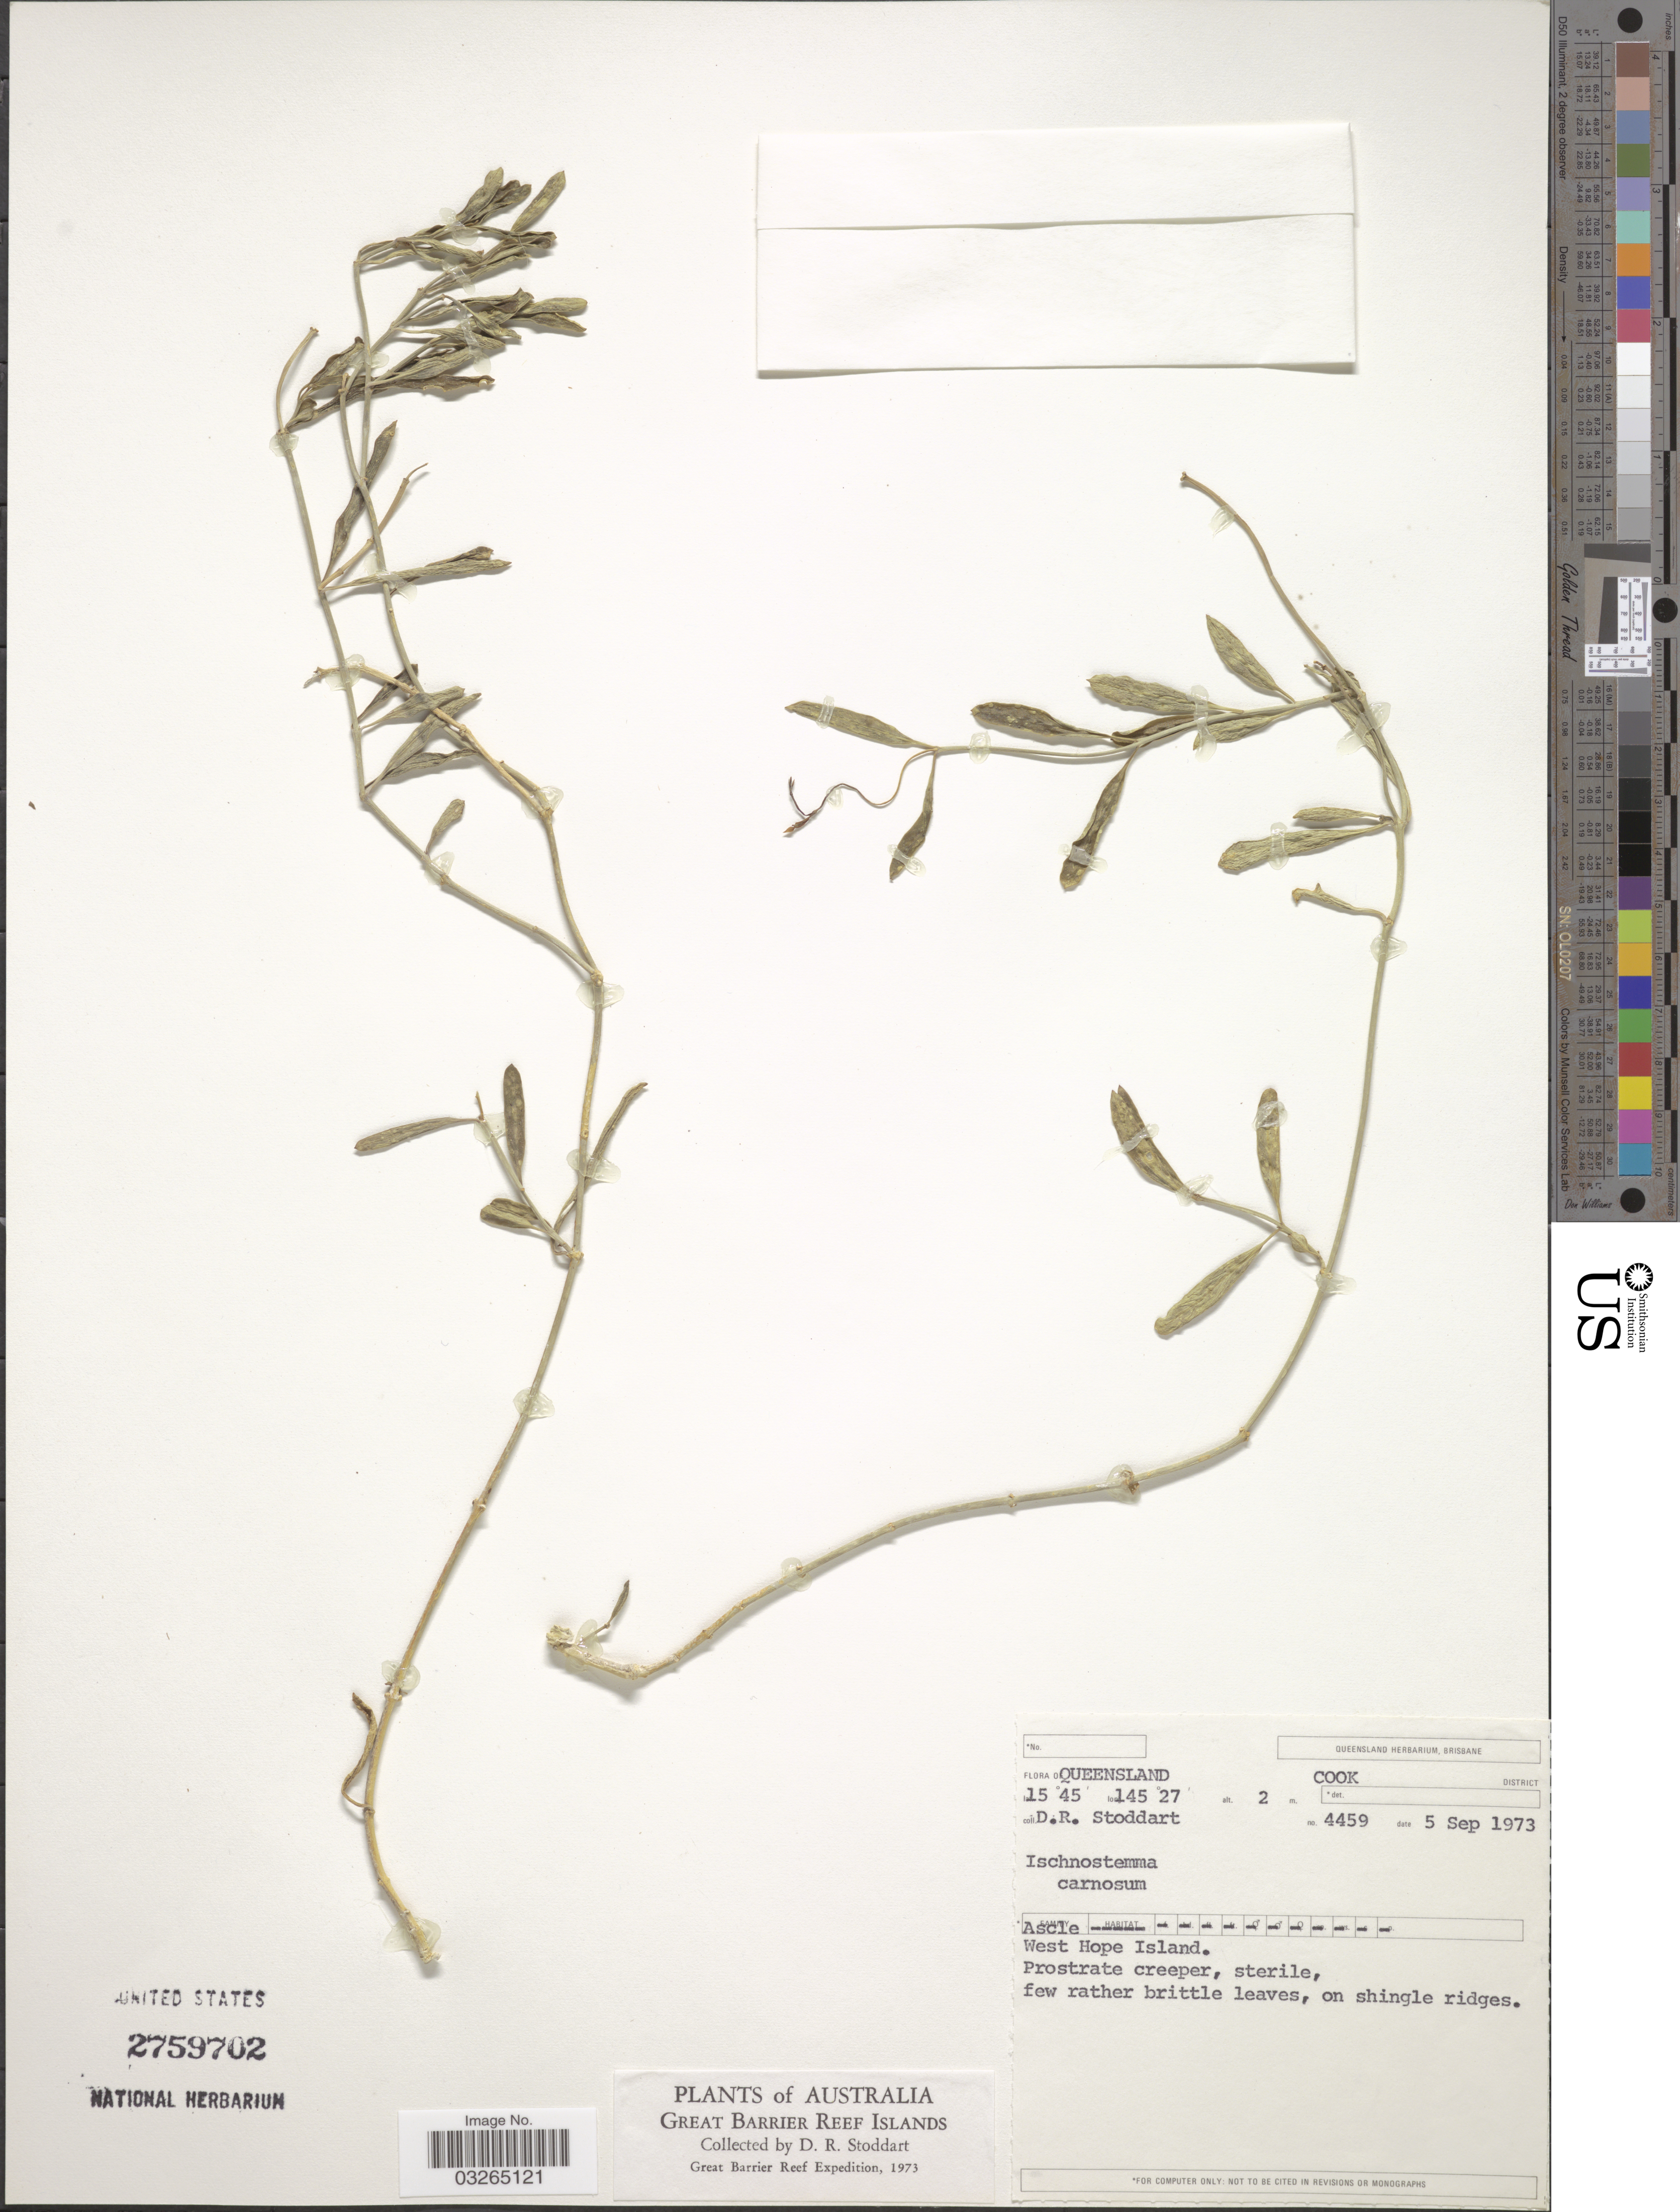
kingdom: Plantae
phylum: Tracheophyta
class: Magnoliopsida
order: Gentianales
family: Apocynaceae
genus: Vincetoxicum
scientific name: Vincetoxicum carnosum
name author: (R. Br.) Benth.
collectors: D. R. Stoddart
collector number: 4459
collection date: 1973-09-05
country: Australia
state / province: Queensland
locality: Cook District, West Hope Island. Great Barrier Reef Islands.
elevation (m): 2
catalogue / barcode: US 2759702